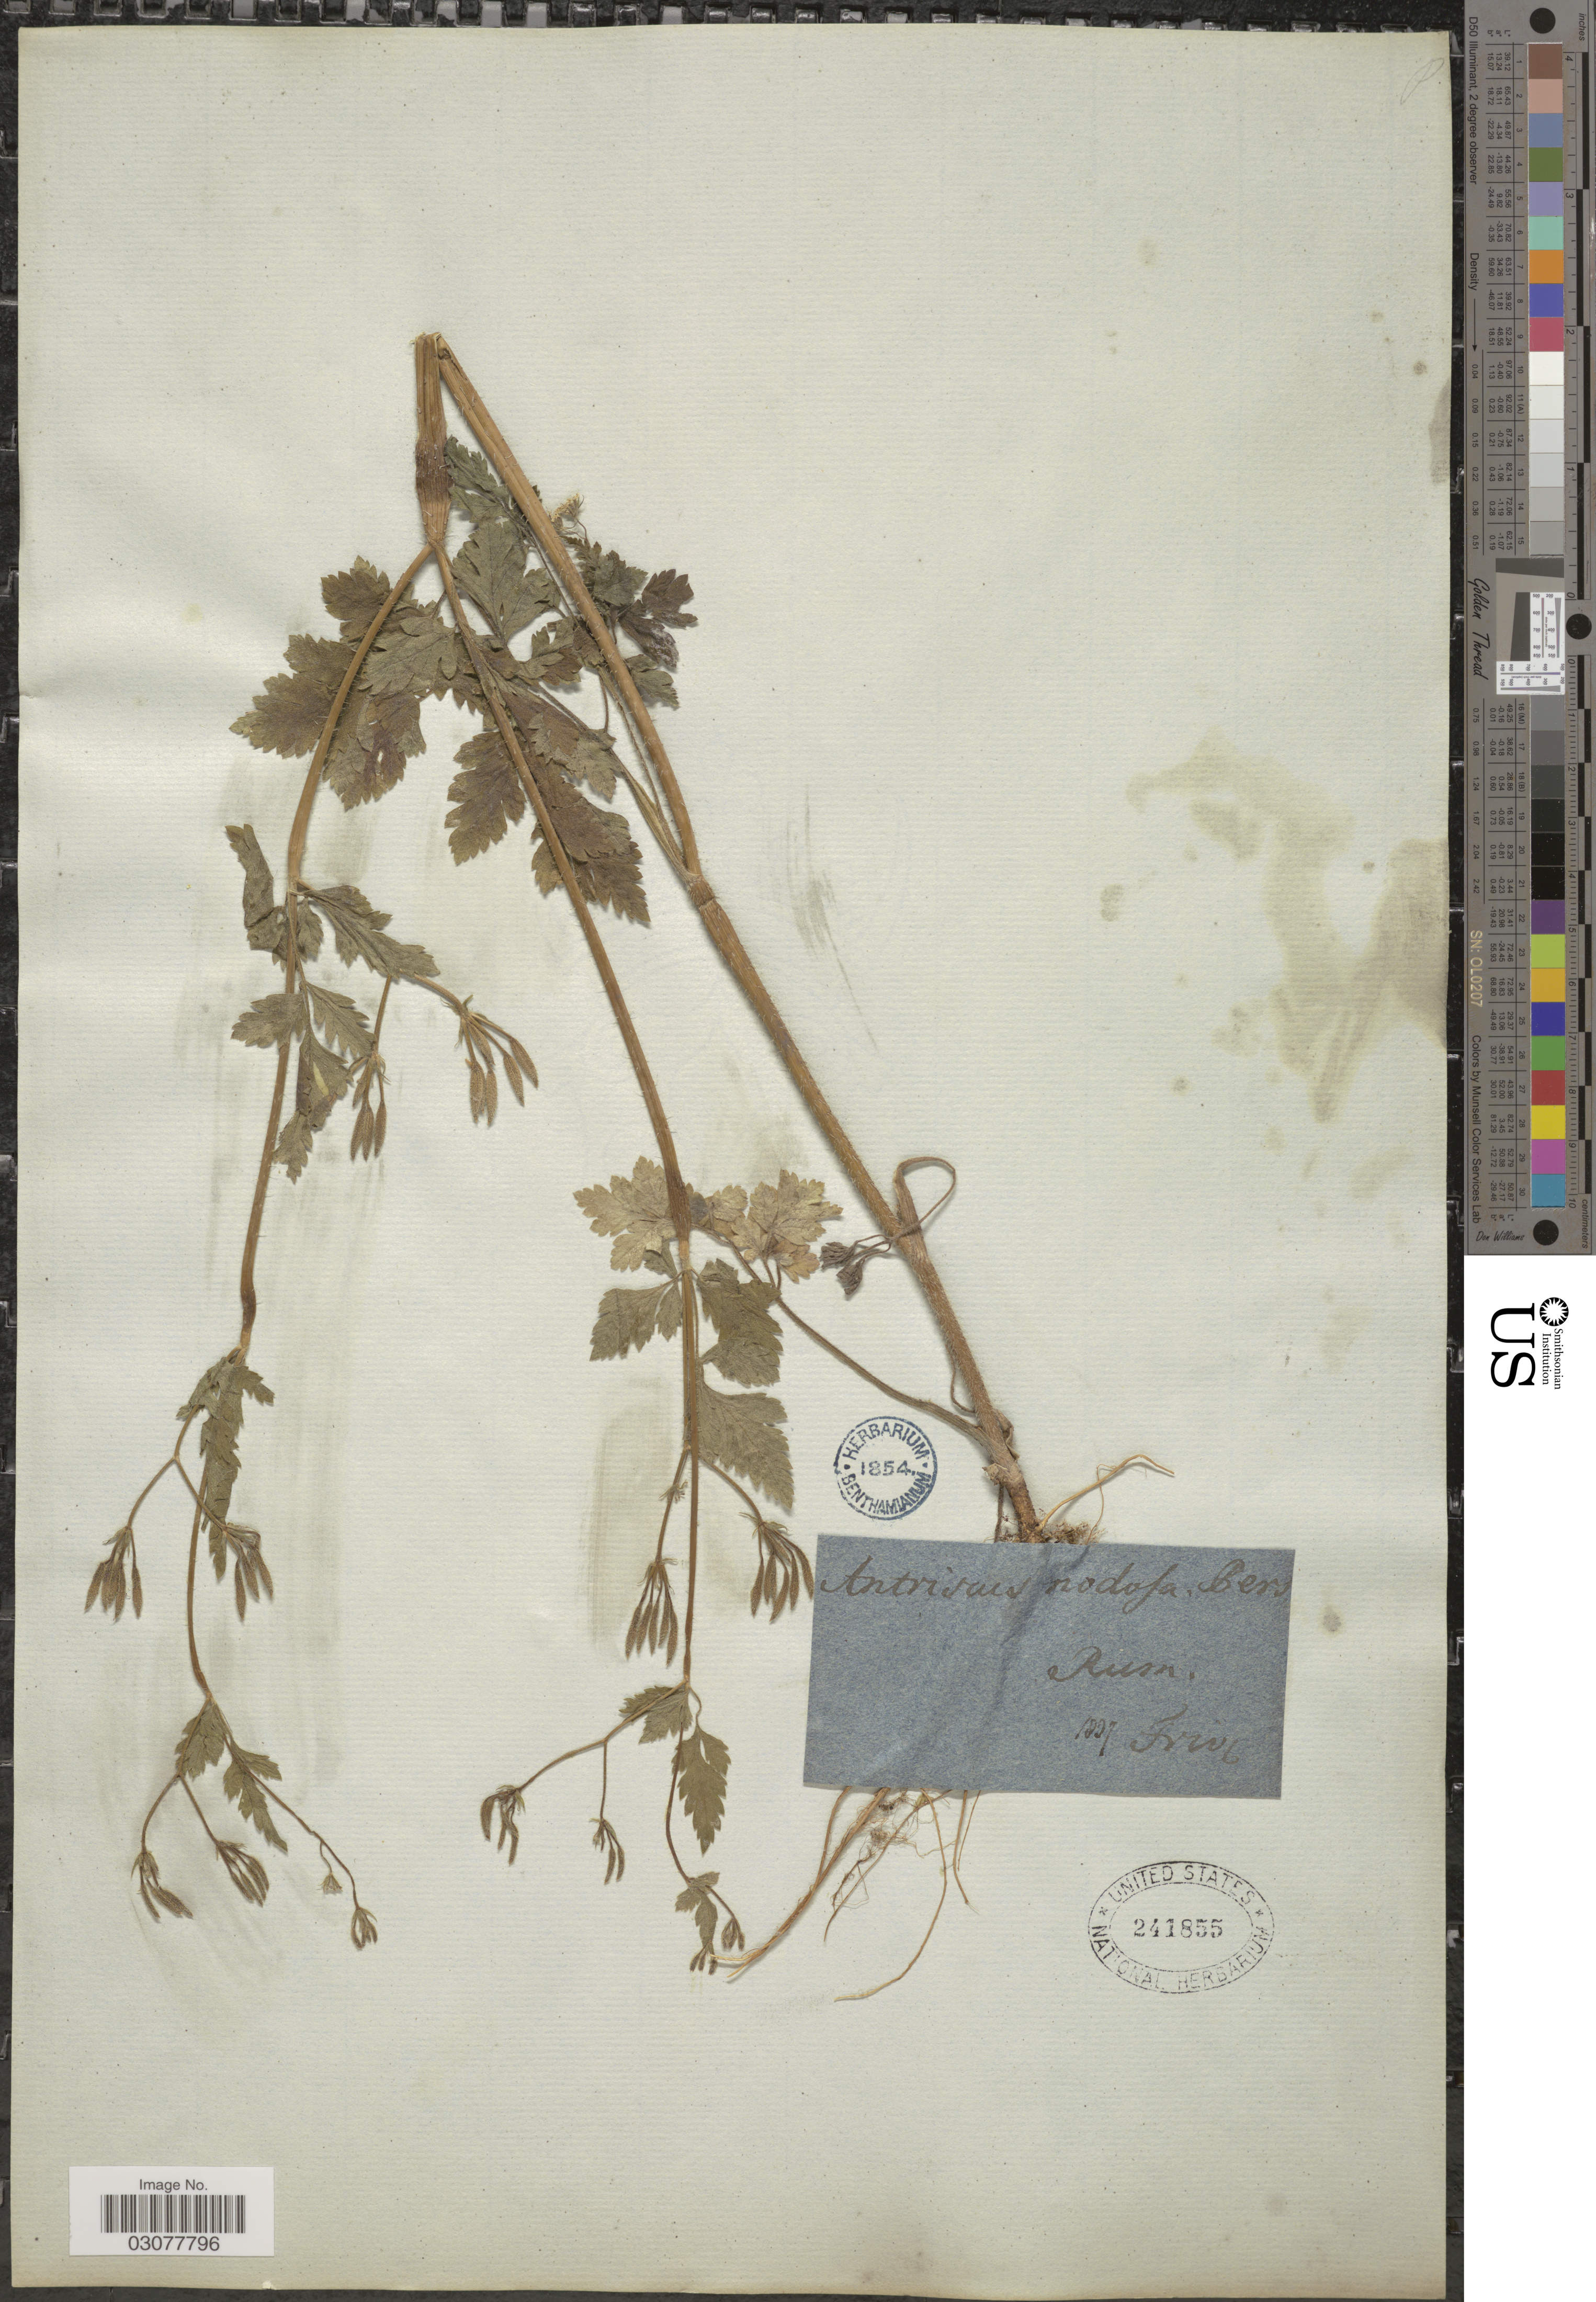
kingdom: Plantae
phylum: Tracheophyta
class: Magnoliopsida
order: Apiales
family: Apiaceae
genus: Chaerophyllum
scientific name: Chaerophyllum nodosum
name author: (L.) Crantz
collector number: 1007*?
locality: Rusn. [interpreted]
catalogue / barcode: US 241855